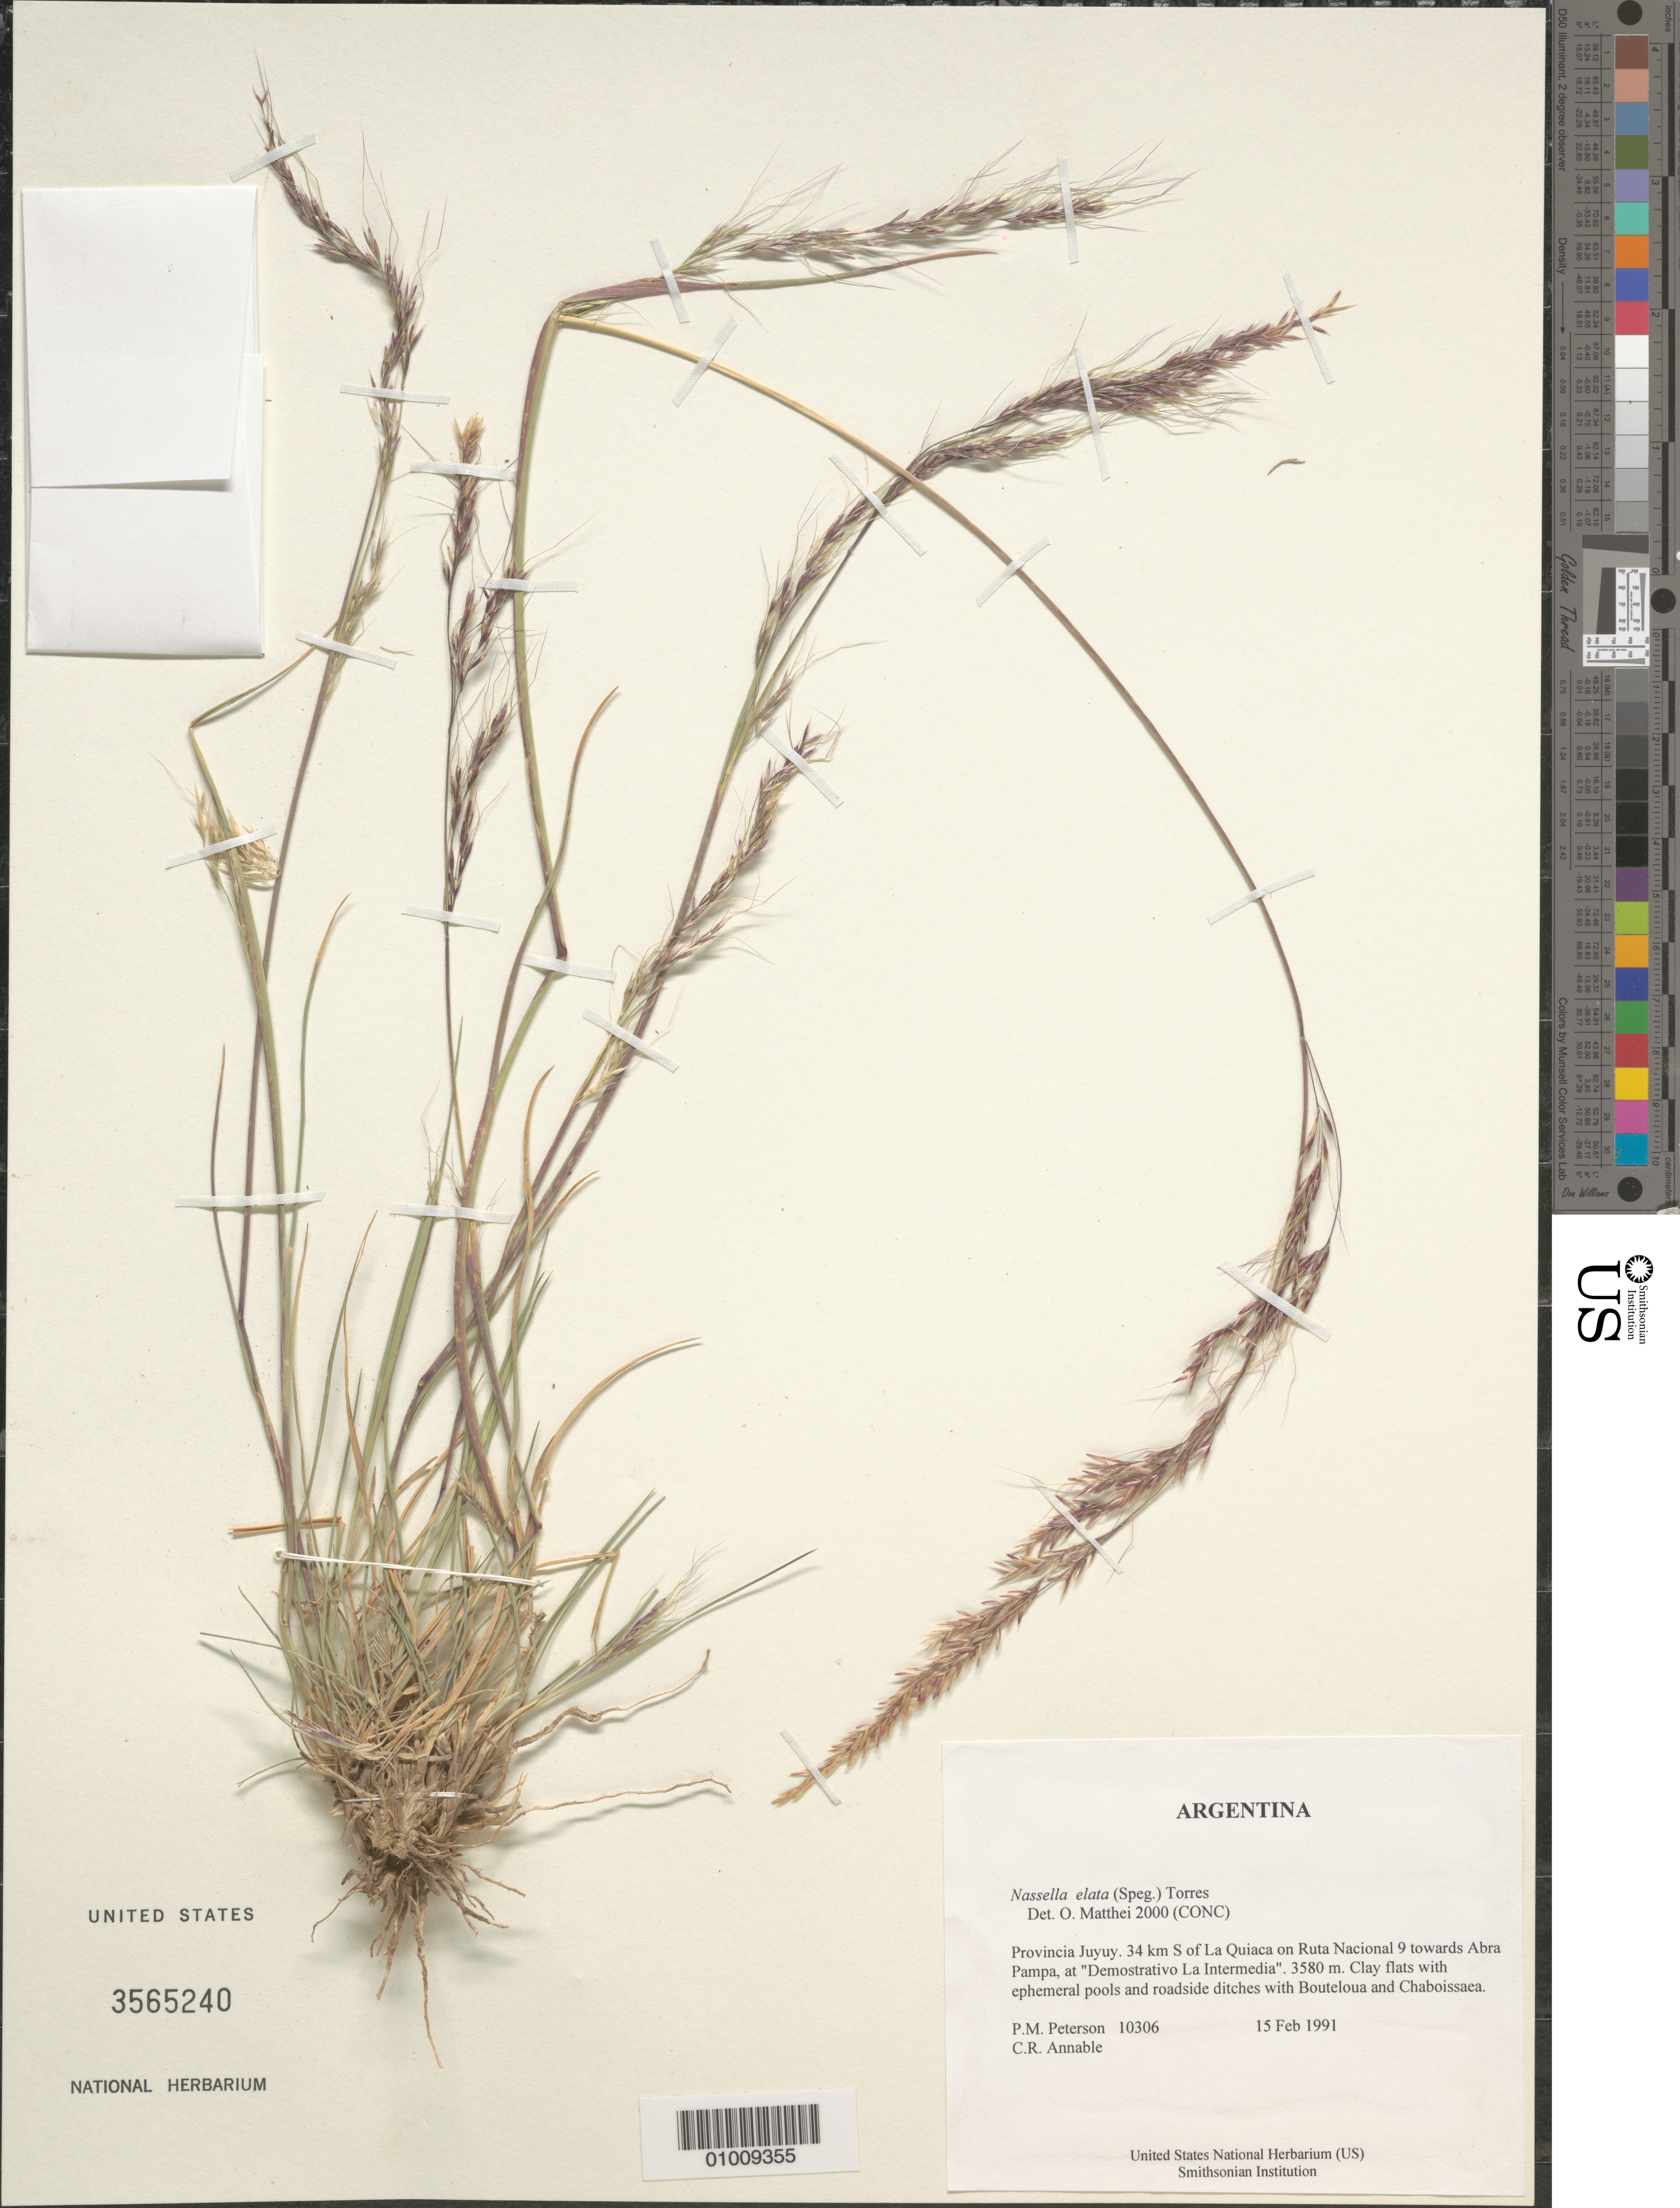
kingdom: Plantae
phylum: Tracheophyta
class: Liliopsida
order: Poales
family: Poaceae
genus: Nassella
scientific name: Nassella elata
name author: (Speg.) A.M. Torres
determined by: Matthei, O. R.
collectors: P. M. Peterson & C. R. Annable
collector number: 10306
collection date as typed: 15 Feb 1991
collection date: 1991-02-15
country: Argentina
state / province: Jujuy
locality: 34 km S of La Quiaca on Ruta Nacional 9 towards Abra Pampa, at "Demostrativo La Intermedia".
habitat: Clay flats with ephemeral pools and roadside ditches with Bouteloua and Chaboissaea.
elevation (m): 3580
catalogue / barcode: US 3565240